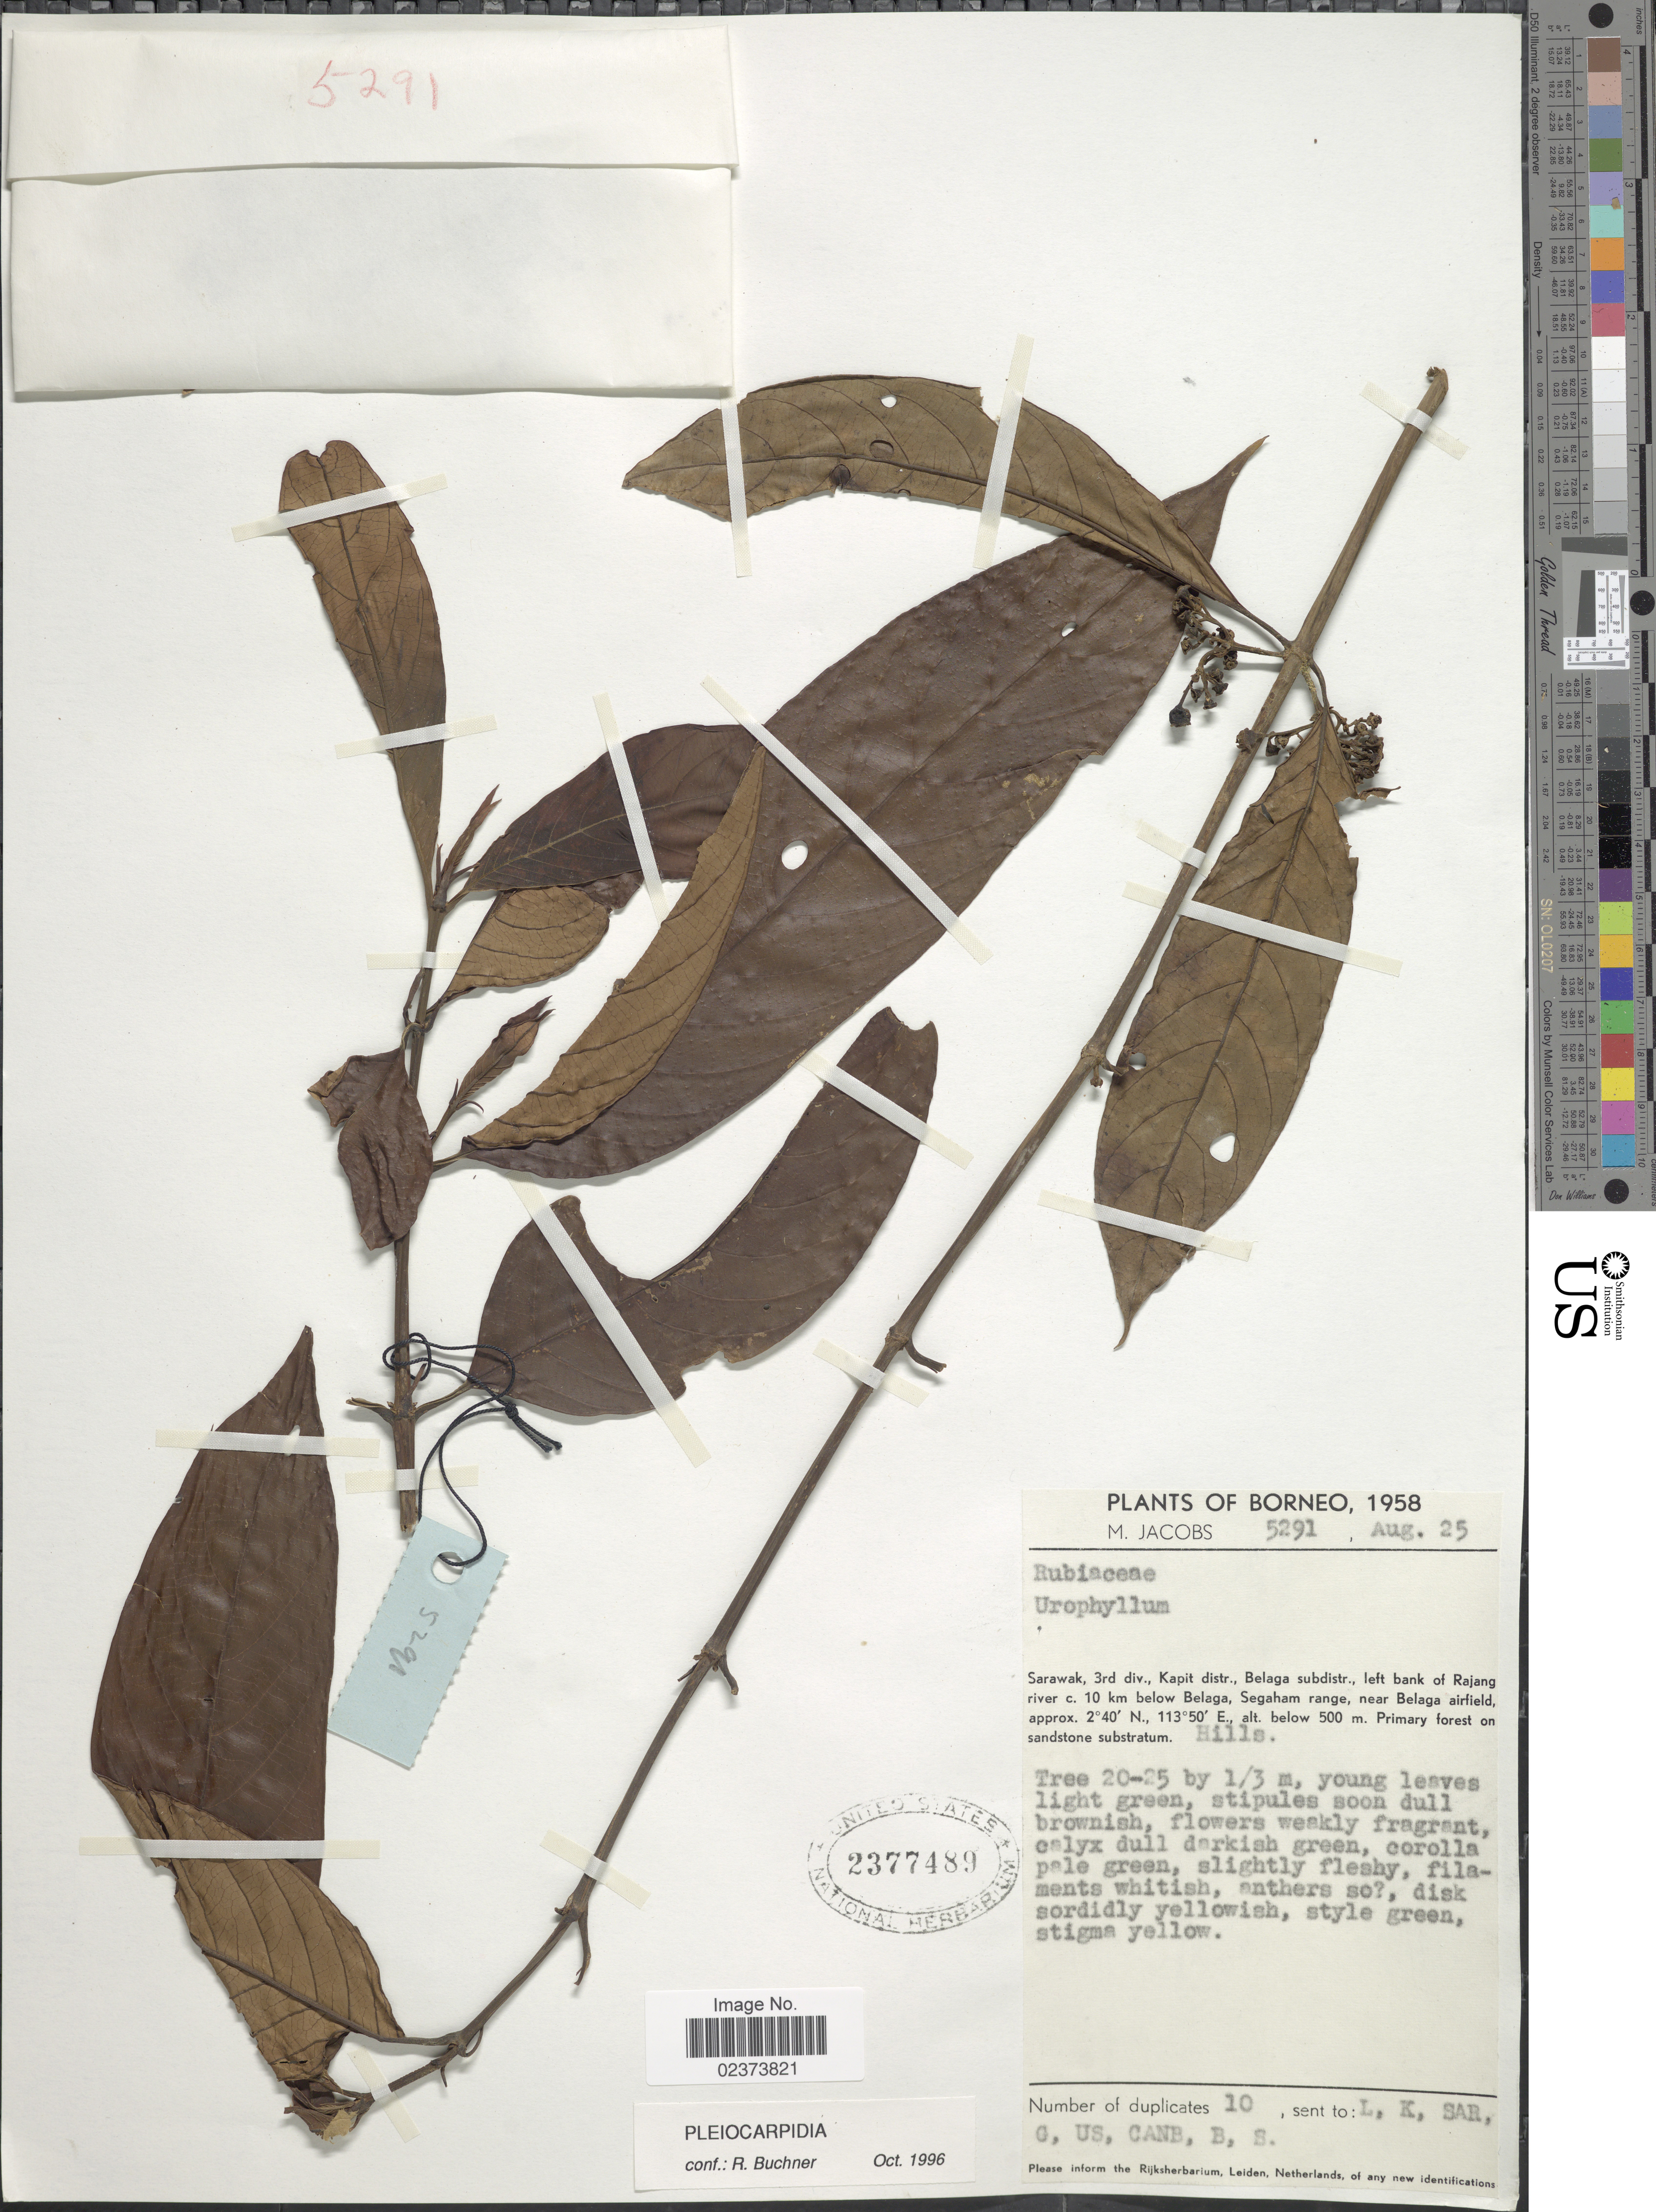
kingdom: Plantae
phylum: Tracheophyta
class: Magnoliopsida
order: Gentianales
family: Rubiaceae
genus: Pleiocarpidia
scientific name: Pleiocarpidia sp.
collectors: M. Jacobs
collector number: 5291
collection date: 1958-08-25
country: Malaysia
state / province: Sarawak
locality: Sarawak, 3rd div., Kapit distr., Belaga subdistr., left bank of Rajang river, 10 km below Belaga, Segaham range, near Belaga airfield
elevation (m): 500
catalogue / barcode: US 2377489